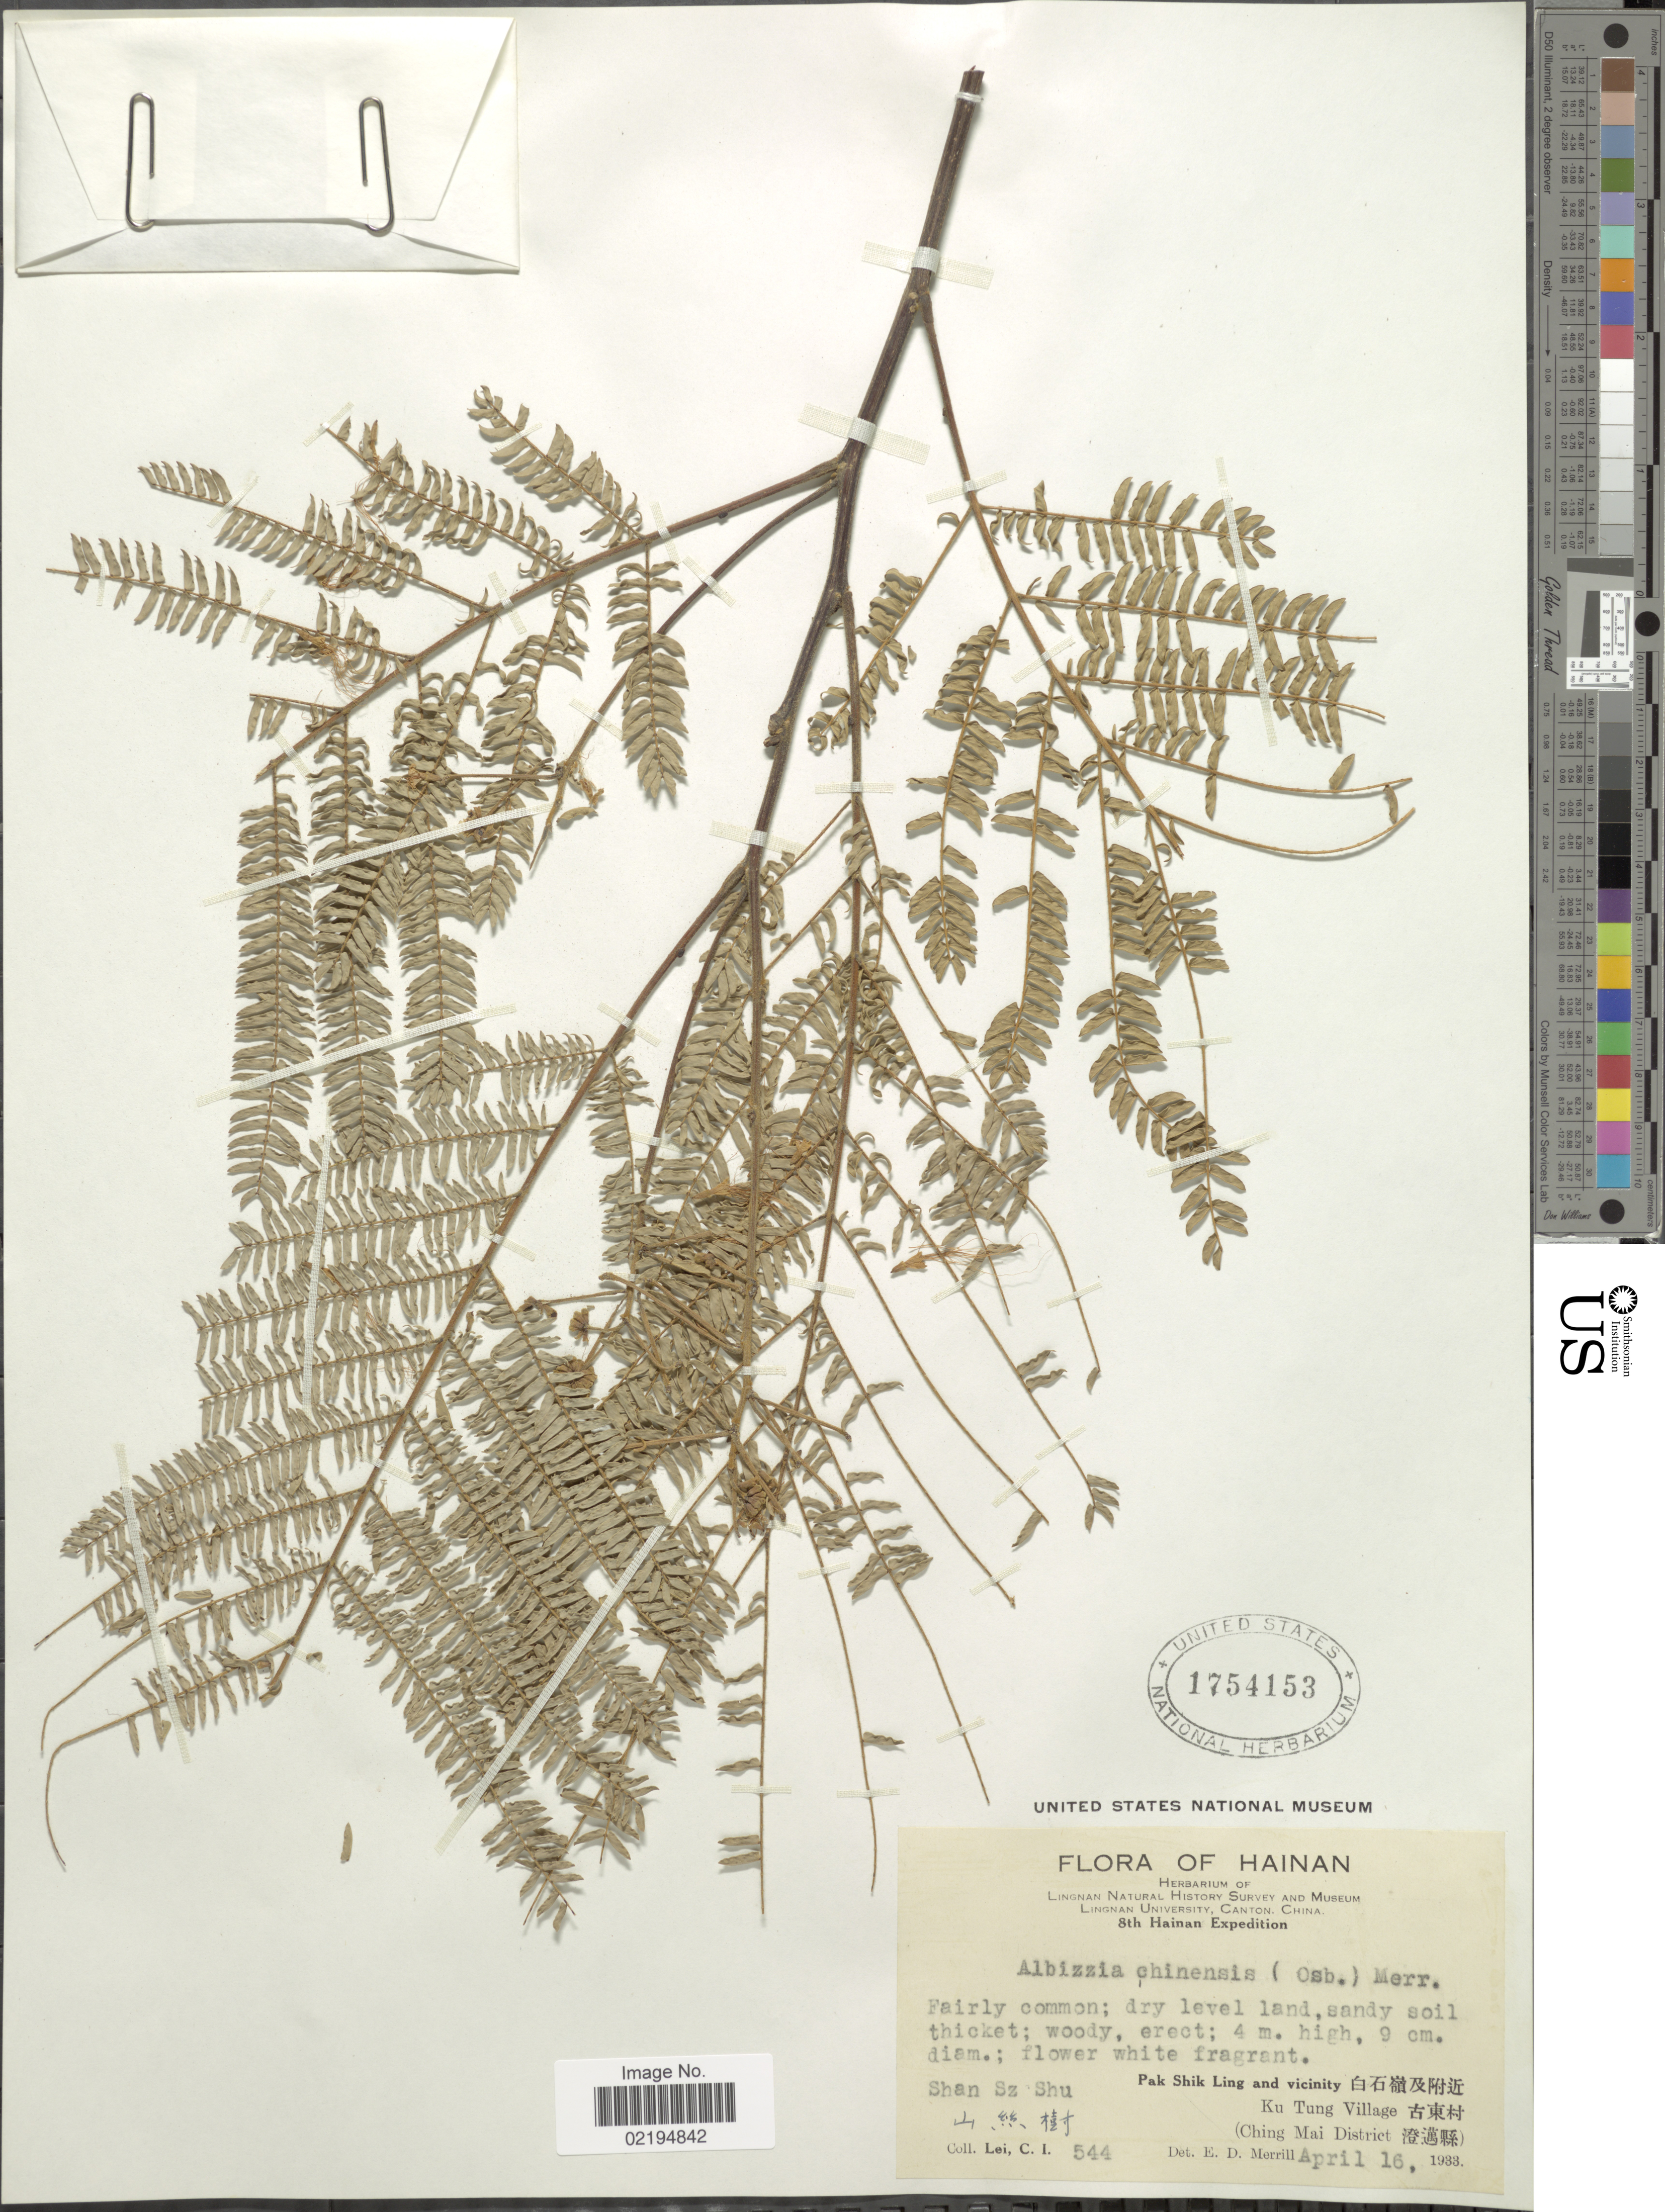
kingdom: Plantae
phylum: Tracheophyta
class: Magnoliopsida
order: Fabales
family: Fabaceae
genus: Albizia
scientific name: Albizia chinensis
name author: (Osbeck) Merr.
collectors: C. I. Lei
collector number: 544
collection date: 1933-04-16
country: China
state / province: Hainan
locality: Shan Sz Shu, Pak Shik Ling and vicinity, Ku Tung Village (Ching Mai District).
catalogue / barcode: US 1754153